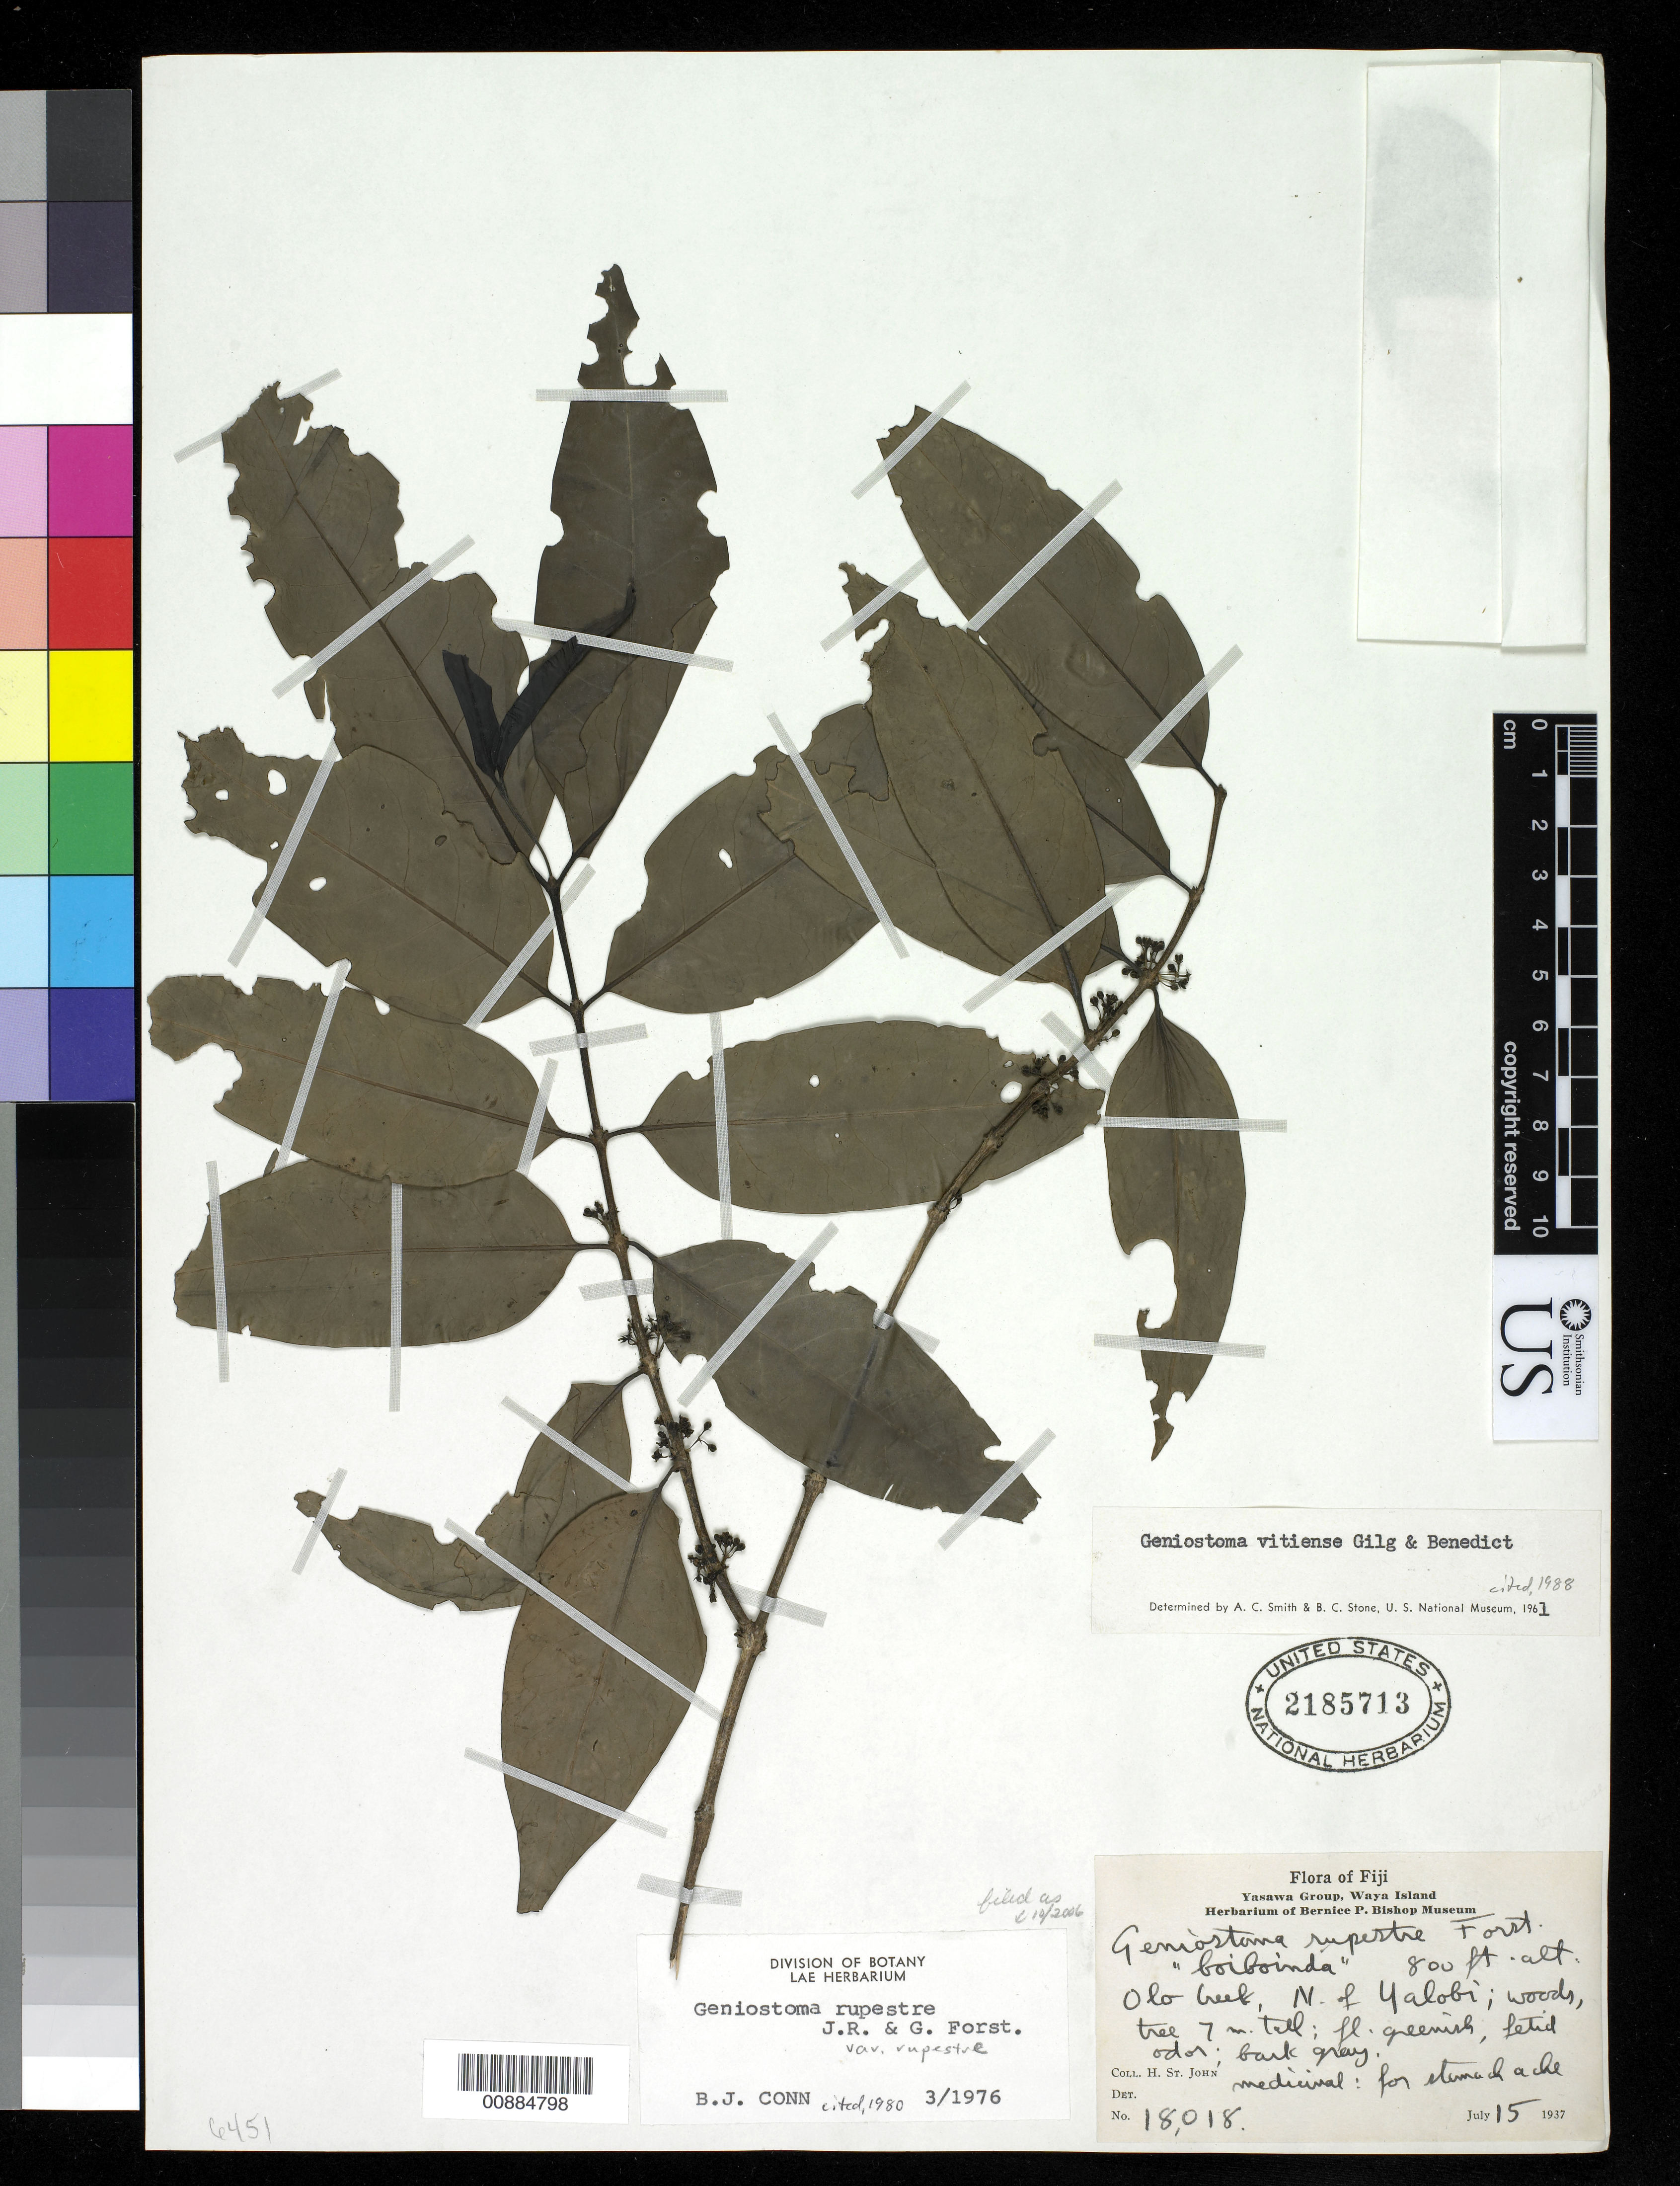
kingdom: Plantae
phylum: Tracheophyta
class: Magnoliopsida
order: Gentianales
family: Loganiaceae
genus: Geniostoma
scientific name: Geniostoma rupestre var. rupestre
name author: J.R. Forst. & G. Forst.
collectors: H. St. John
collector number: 18018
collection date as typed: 15 Jul 1937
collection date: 1937-07-15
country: Fiji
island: Waya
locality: Olo Creek N of Yalobi.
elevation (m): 244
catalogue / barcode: US 2185713